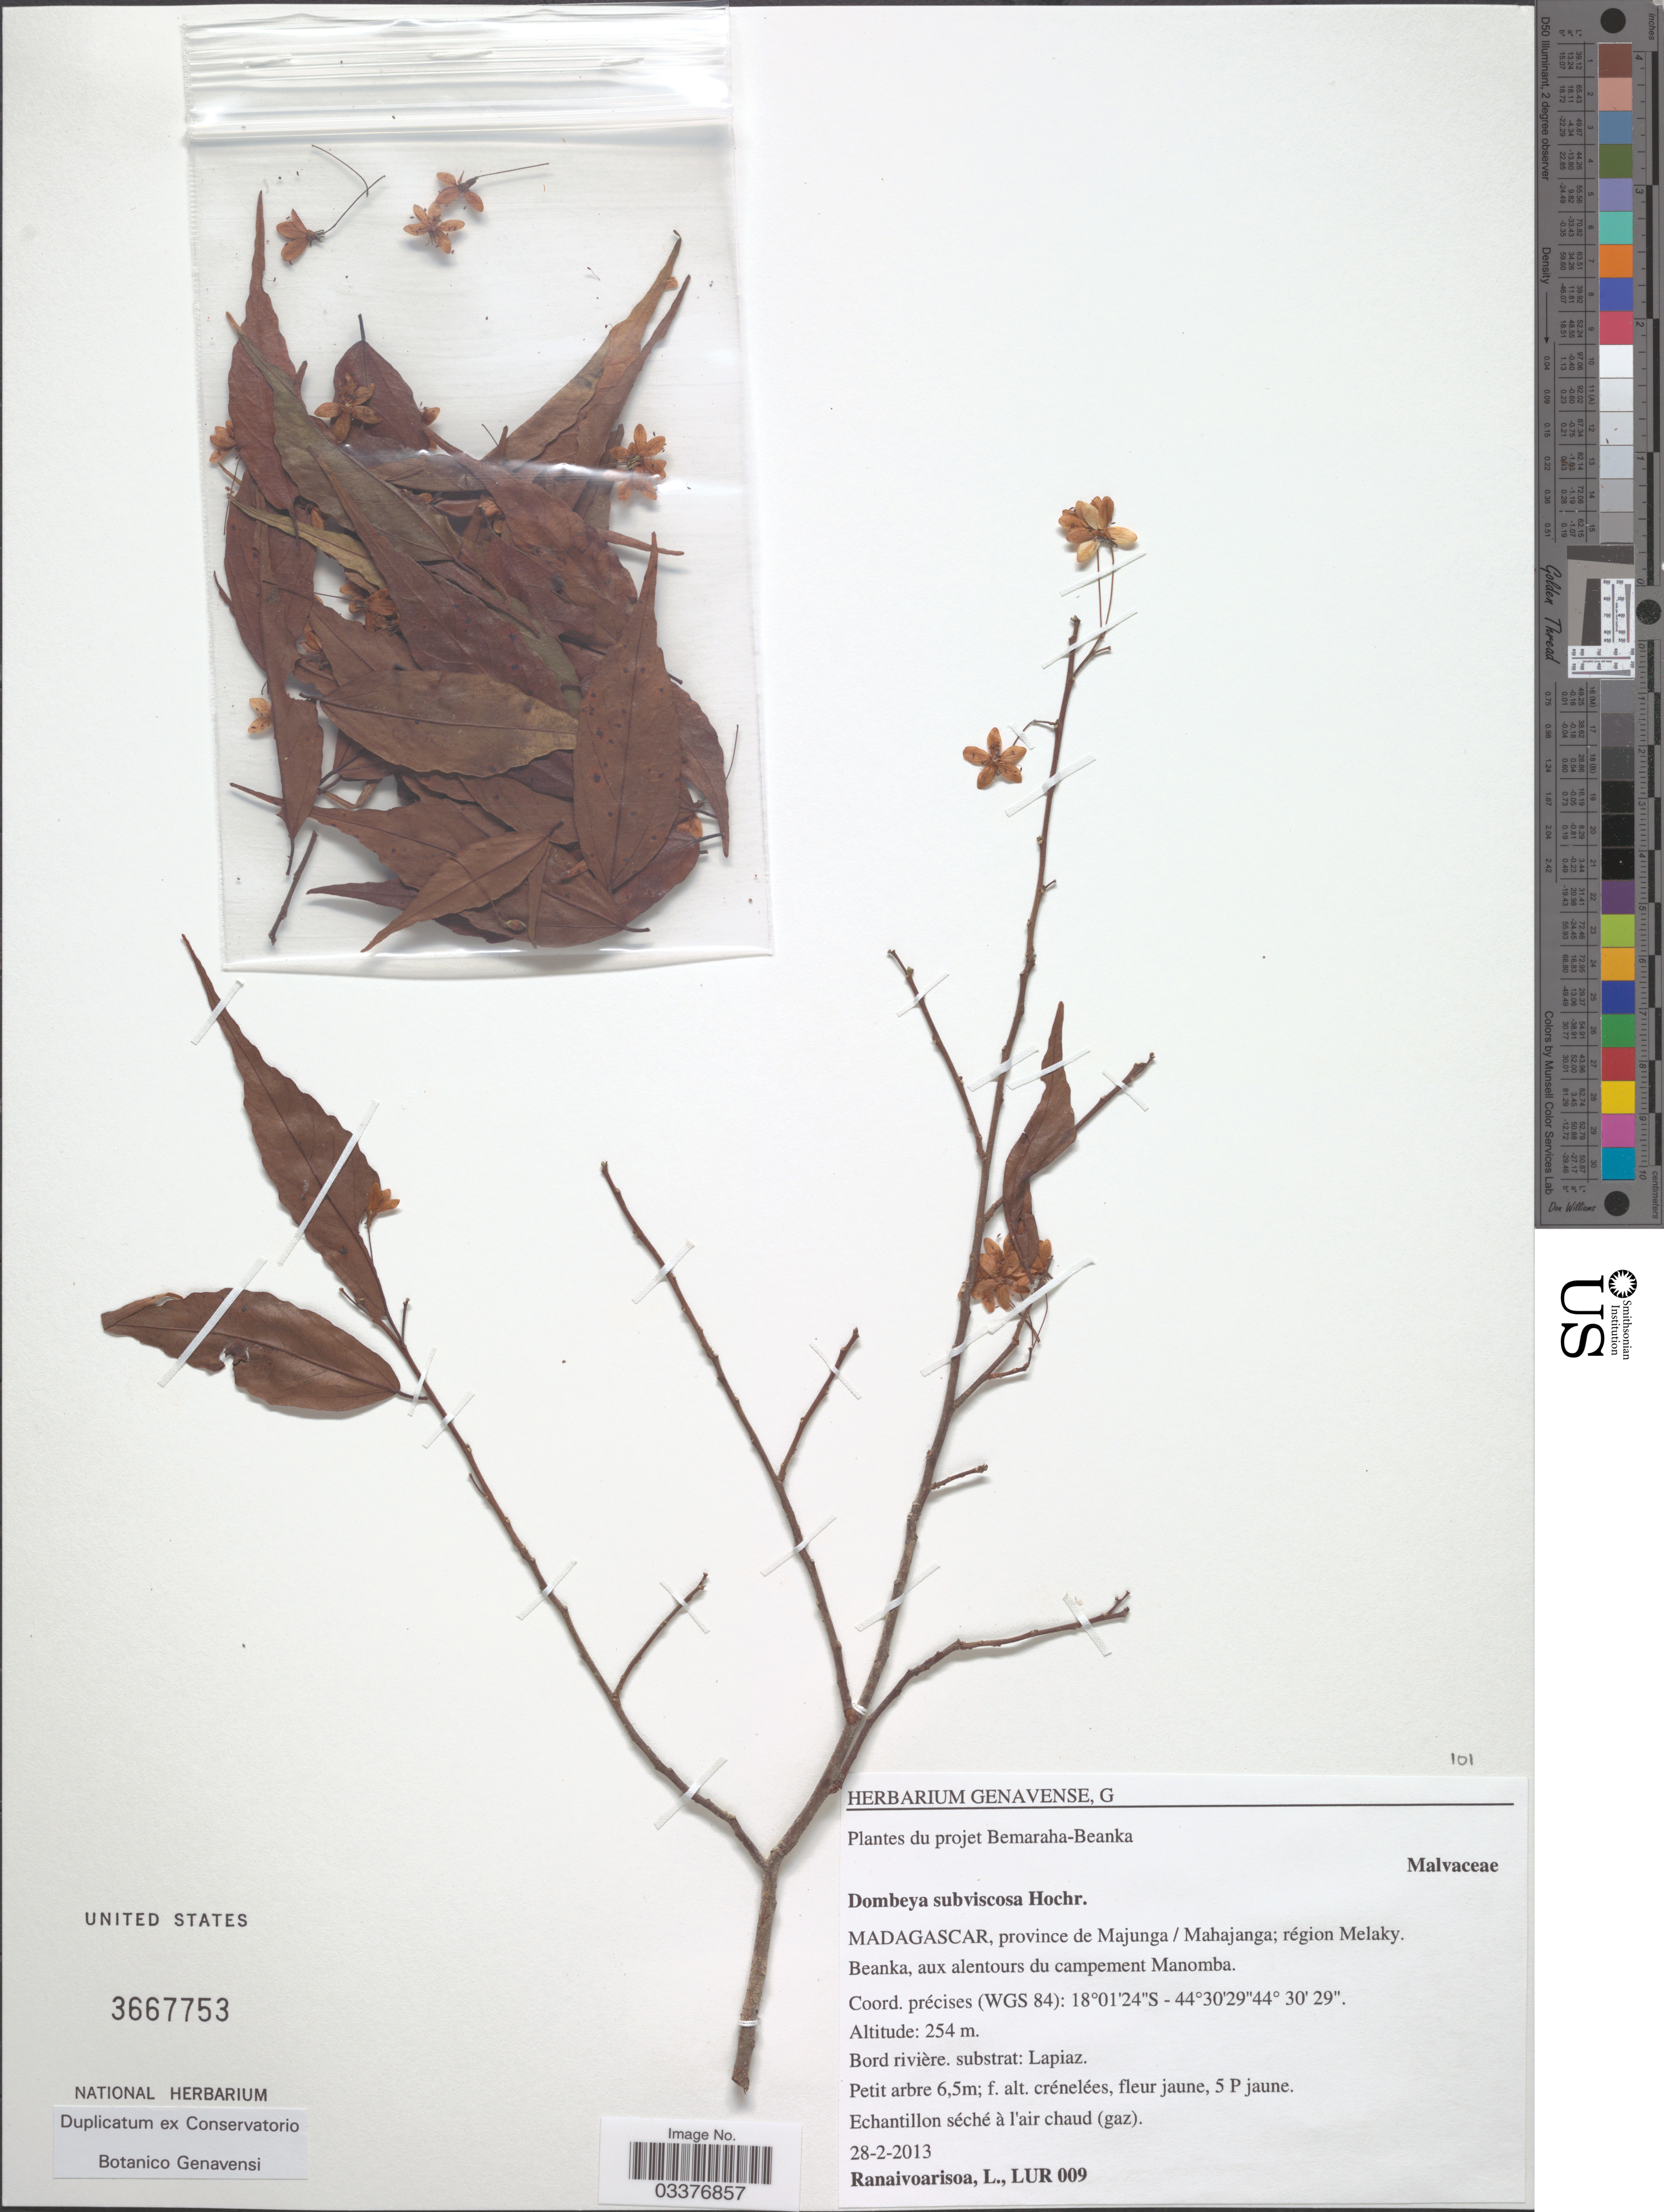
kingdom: Plantae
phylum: Tracheophyta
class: Magnoliopsida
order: Malvales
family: Malvaceae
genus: Dombeya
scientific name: Dombeya subviscosa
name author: Hochr.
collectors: L. Ranaivoarisoa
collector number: LUR 009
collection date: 2013-02-28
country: Madagascar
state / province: Melaky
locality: Province de Majunga / Mahajanga; région Melaky. Beanka, aux alentours du campement Manomba.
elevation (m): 254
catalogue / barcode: US 3667753